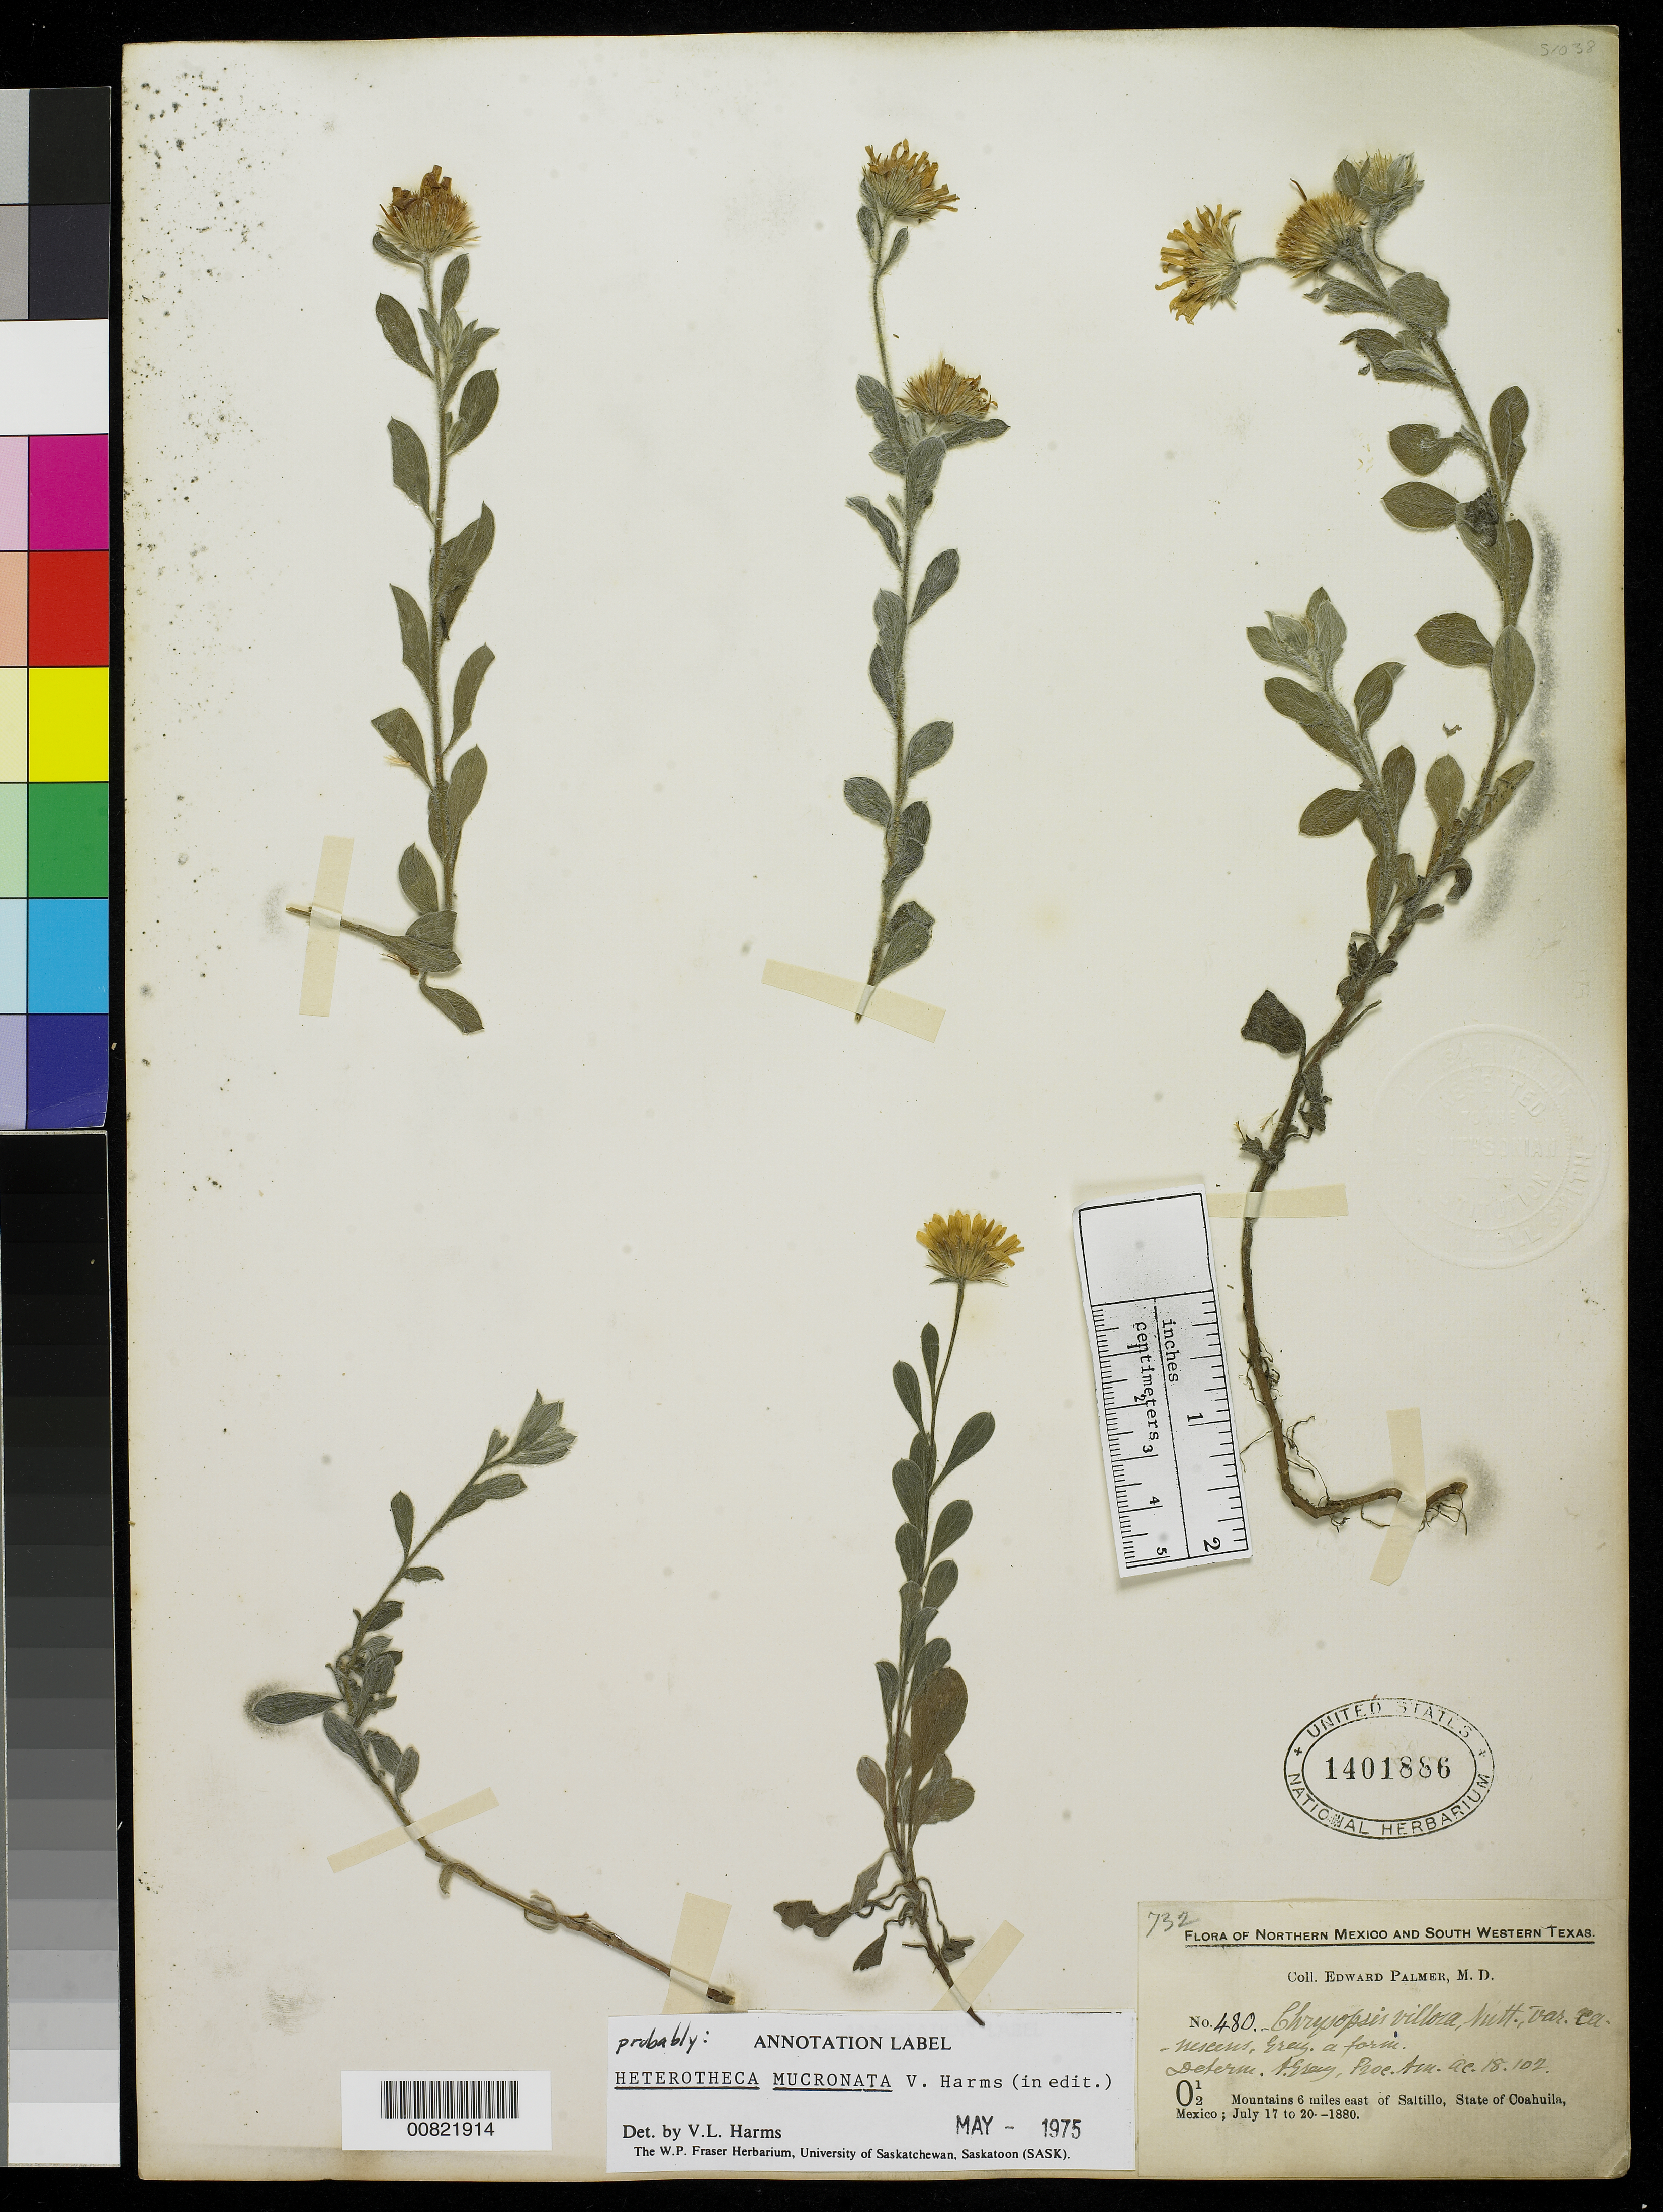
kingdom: Plantae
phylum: Tracheophyta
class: Magnoliopsida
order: Asterales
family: Asteraceae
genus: Heterotheca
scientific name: Heterotheca mucronata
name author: V.L. Harms ex B.L. Turner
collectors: E. Palmer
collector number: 480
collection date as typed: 17 Jul 1880 to 20 Jul 1880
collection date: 1880-07-17/1880-07-20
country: Mexico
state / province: Coahuila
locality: O12. Mountains 6 miles east of Saltillo, Coahuila.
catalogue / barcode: US 1401886